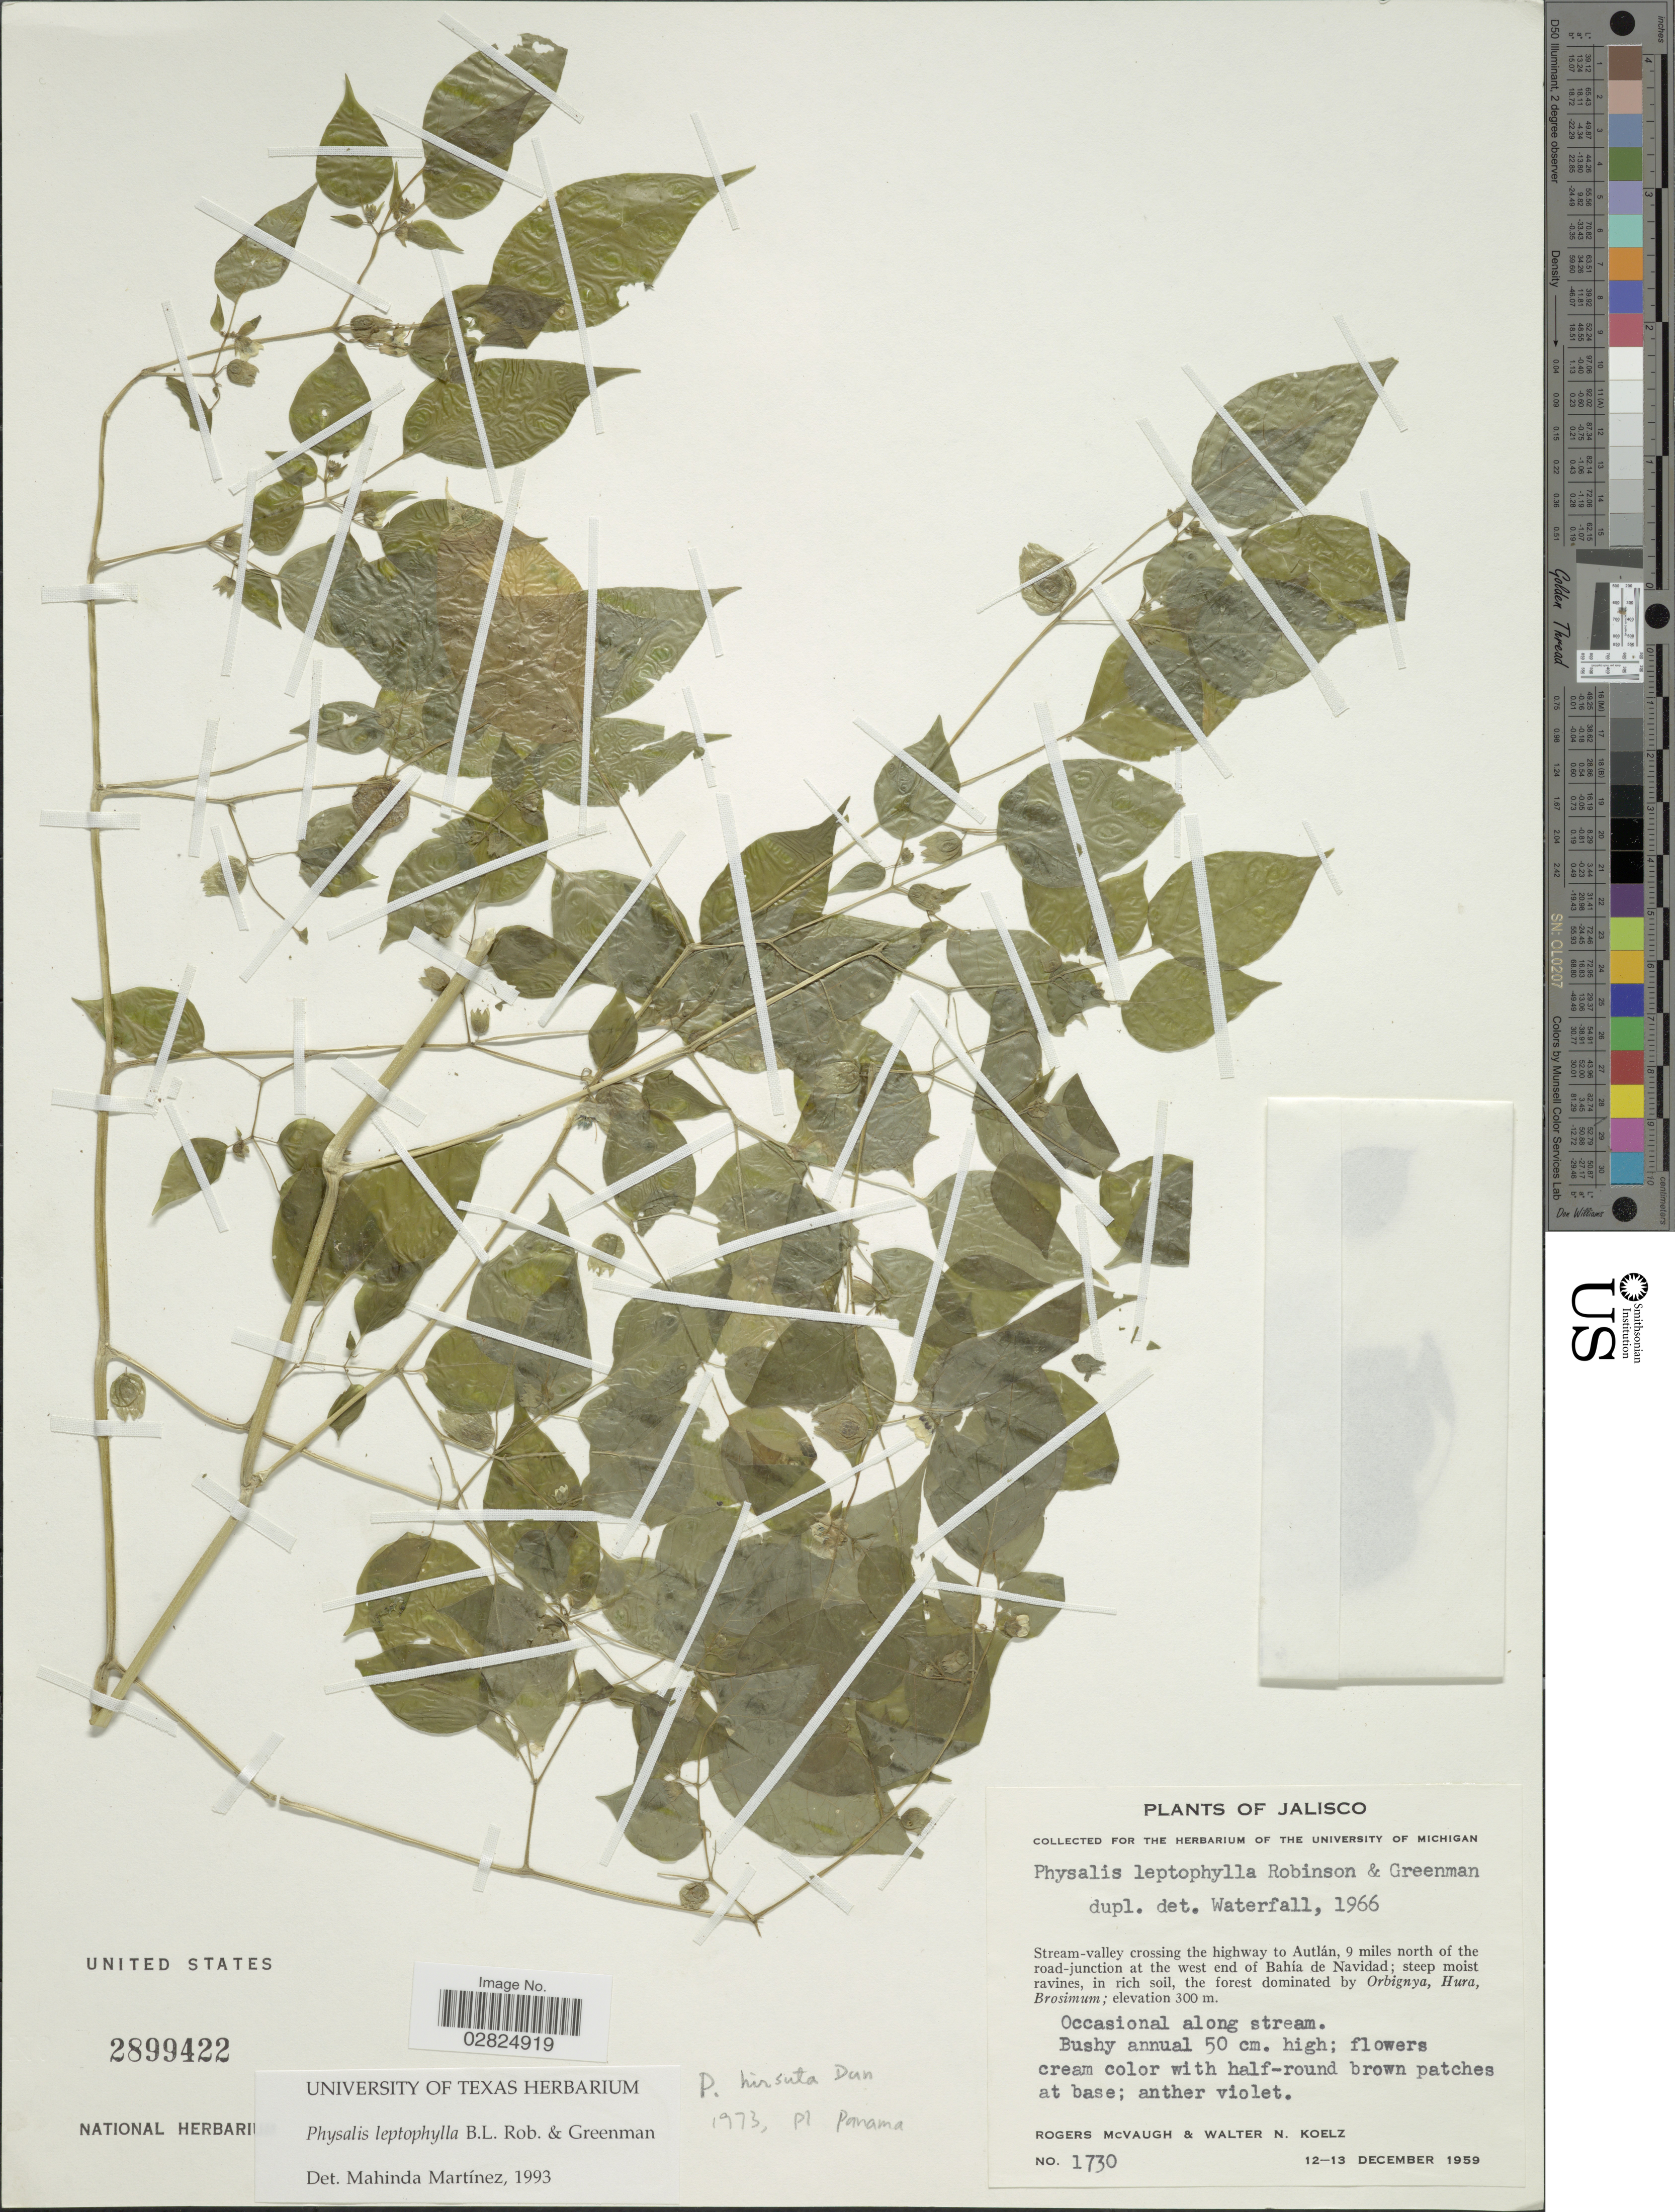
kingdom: Plantae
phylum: Tracheophyta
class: Magnoliopsida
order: Solanales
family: Solanaceae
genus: Physalis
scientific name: Physalis leptophylla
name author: B.L. Rob. & Greenm.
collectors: R. McVaugh & W. N. Koelz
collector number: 1730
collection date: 1959-12-12/1959-12-13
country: Mexico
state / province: Jalisco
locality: Stream-valley crossing the highway to Autlán, 9 miles north of the road-junction at the west end of Bahía de Navidad.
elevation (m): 300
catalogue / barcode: US 2899422